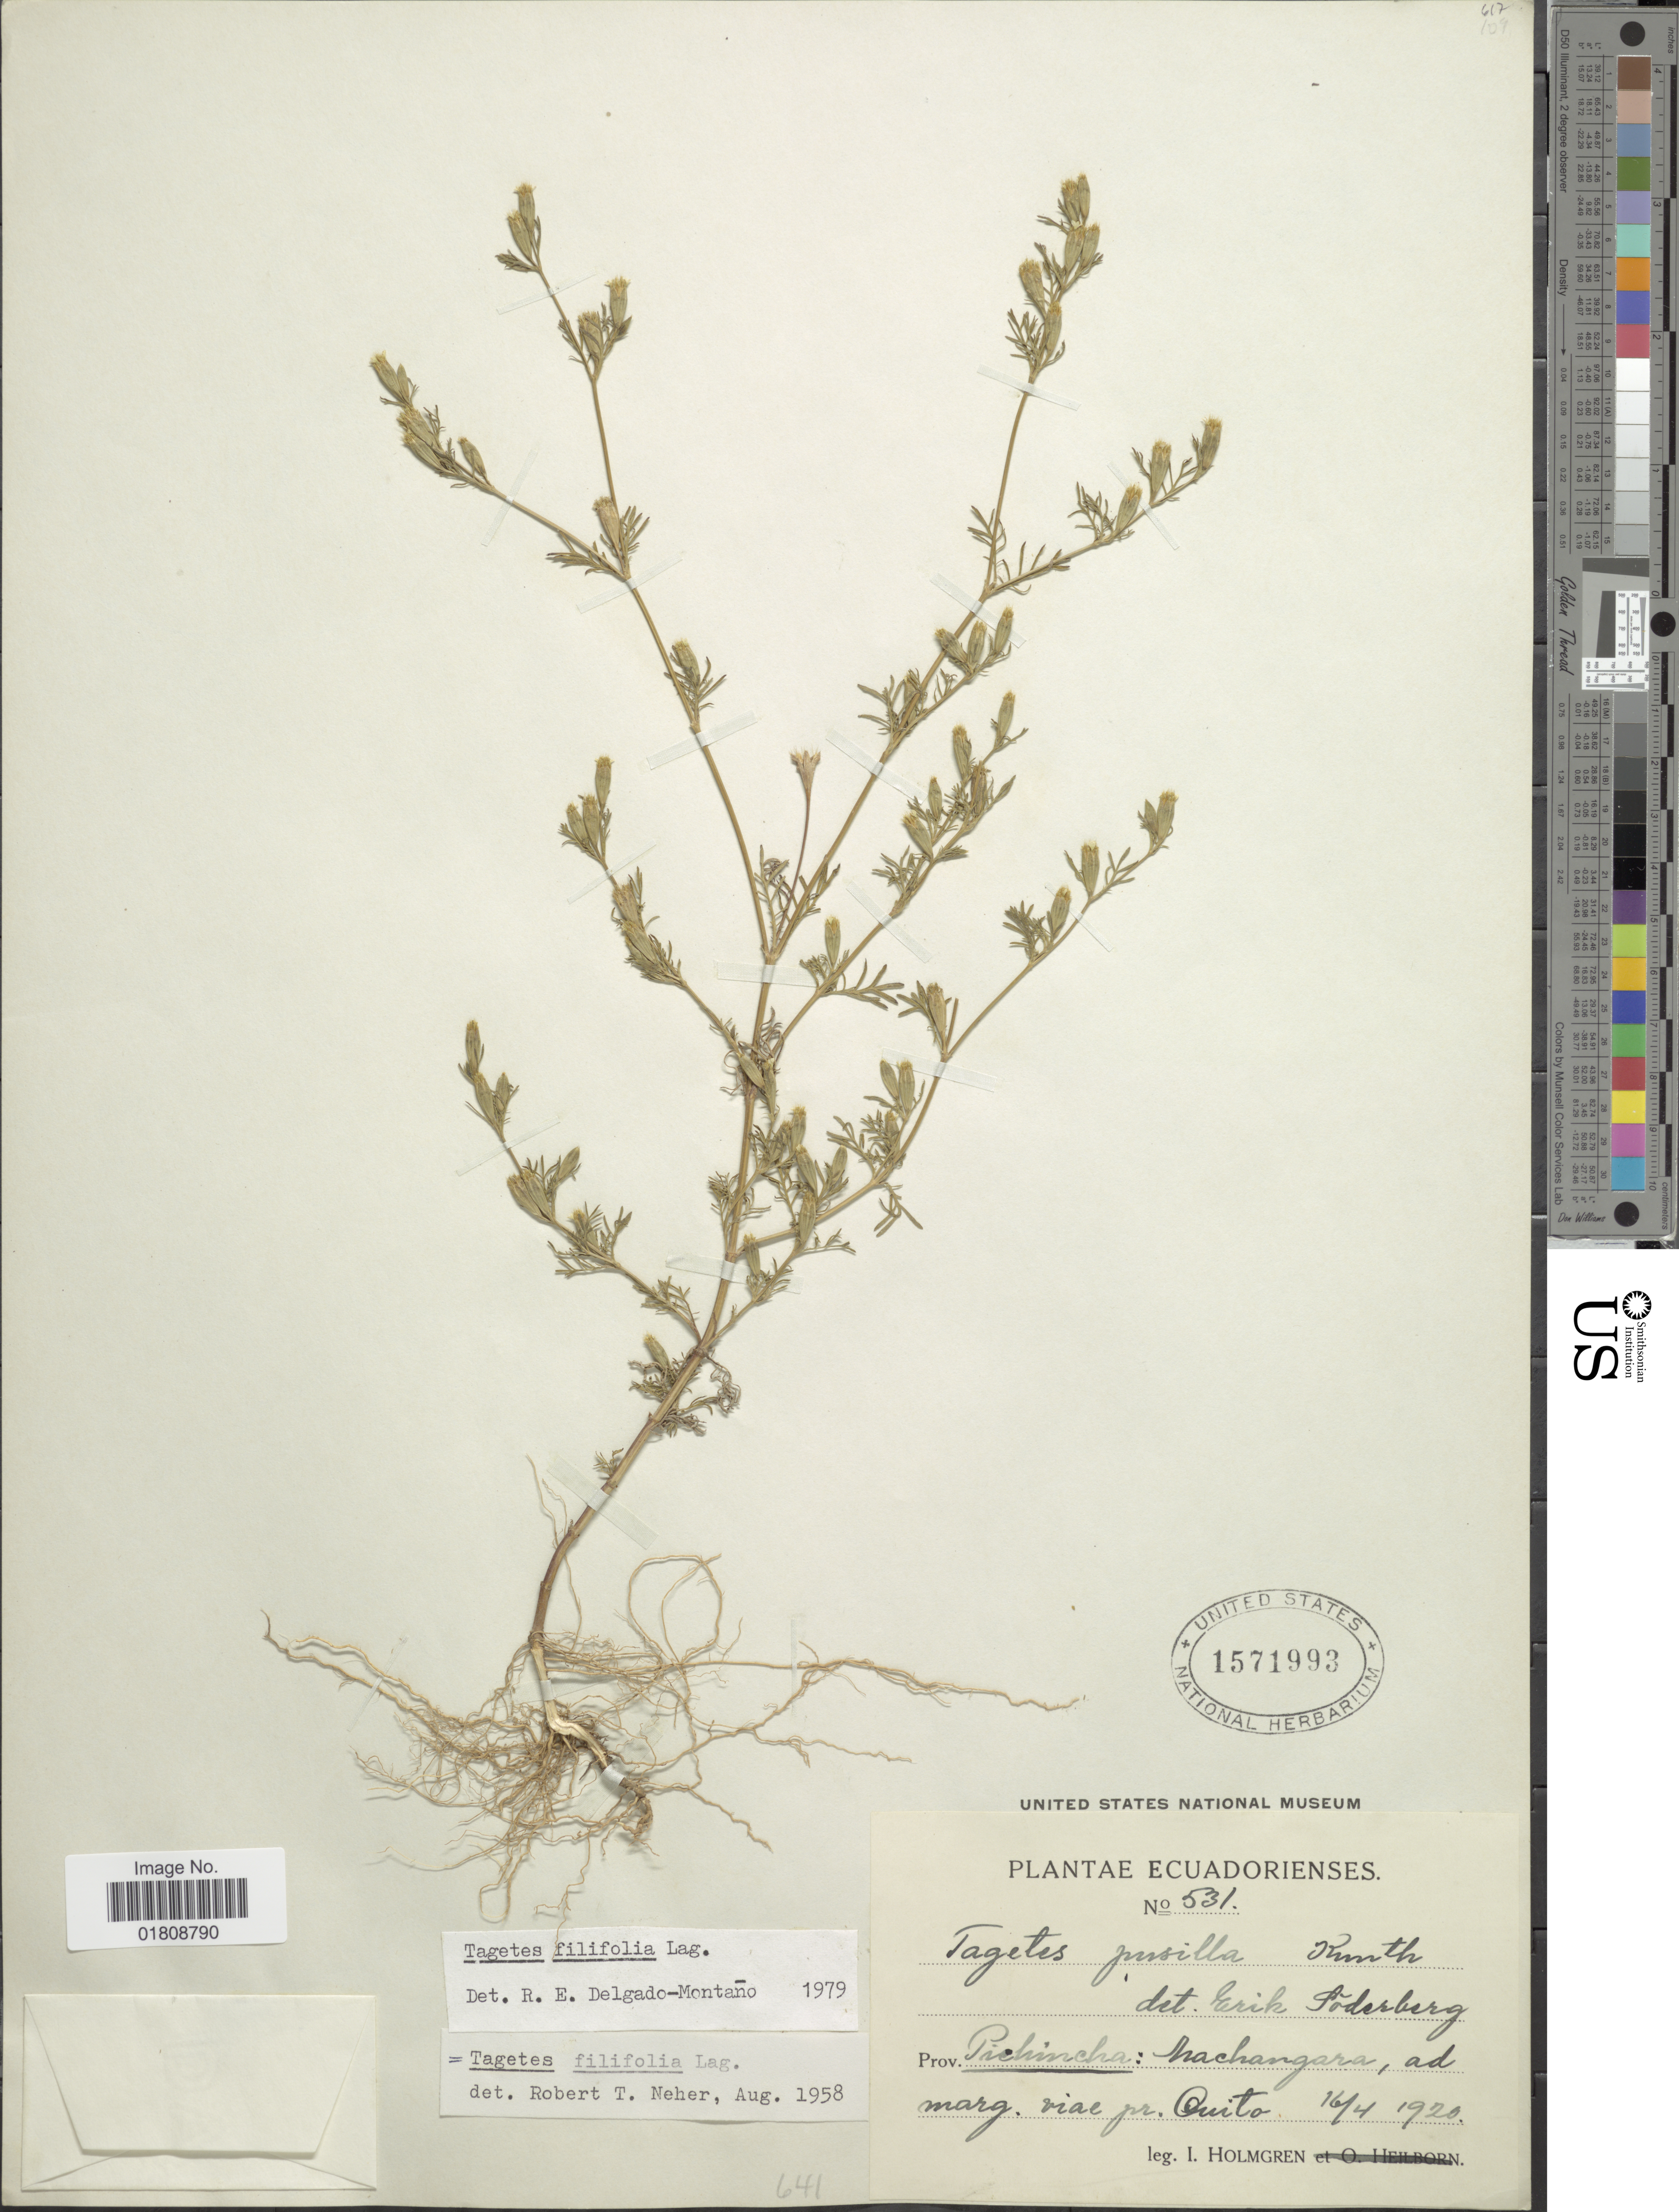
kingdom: Plantae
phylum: Tracheophyta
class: Magnoliopsida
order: Asterales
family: Asteraceae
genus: Tagetes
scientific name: Tagetes filifolia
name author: Lag.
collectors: I. Holmgren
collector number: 531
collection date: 1920-04-16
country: Ecuador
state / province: Pichincha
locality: Machangara, ad marg. viae pr. Quito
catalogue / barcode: US 1571993